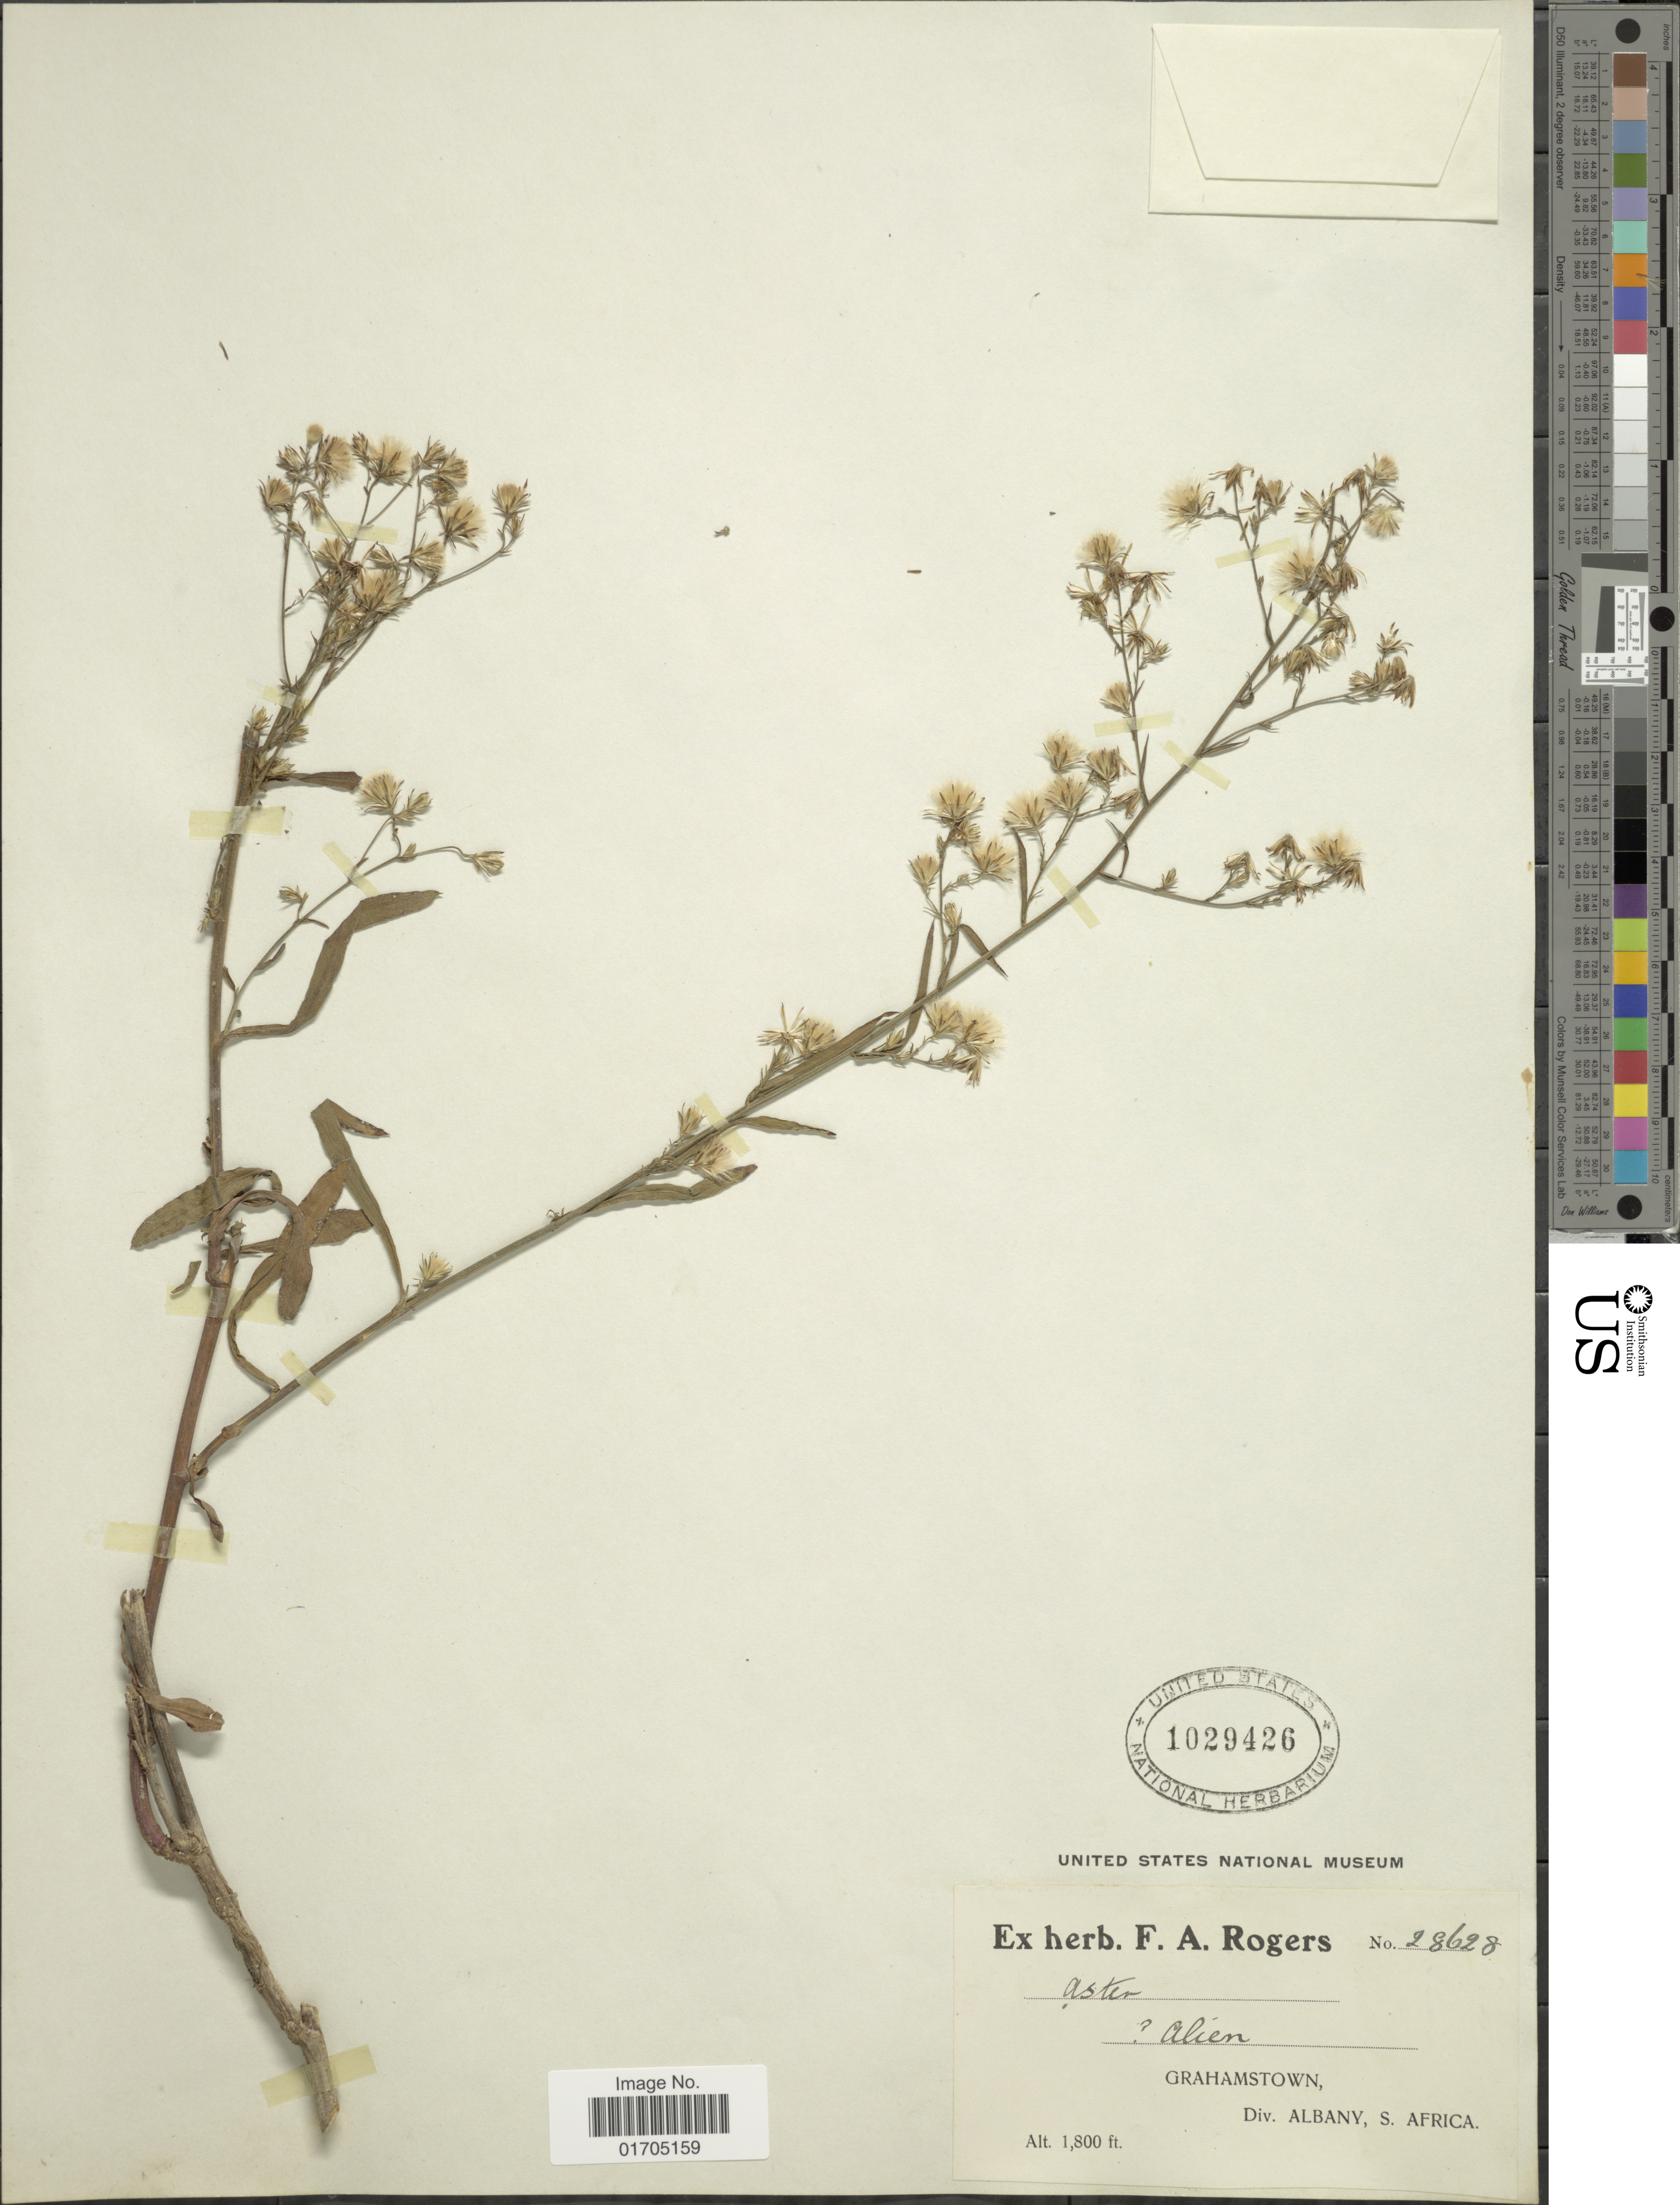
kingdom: Plantae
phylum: Tracheophyta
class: Magnoliopsida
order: Asterales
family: Asteraceae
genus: Symphyotrichum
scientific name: Symphyotrichum subulatum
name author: (Michx.) G.L. Nesom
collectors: ex herb. F. A. Rogers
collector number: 28628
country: South Africa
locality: Grahamstown, Div. Albany, S. Africa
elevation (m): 549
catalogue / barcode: US 1029426